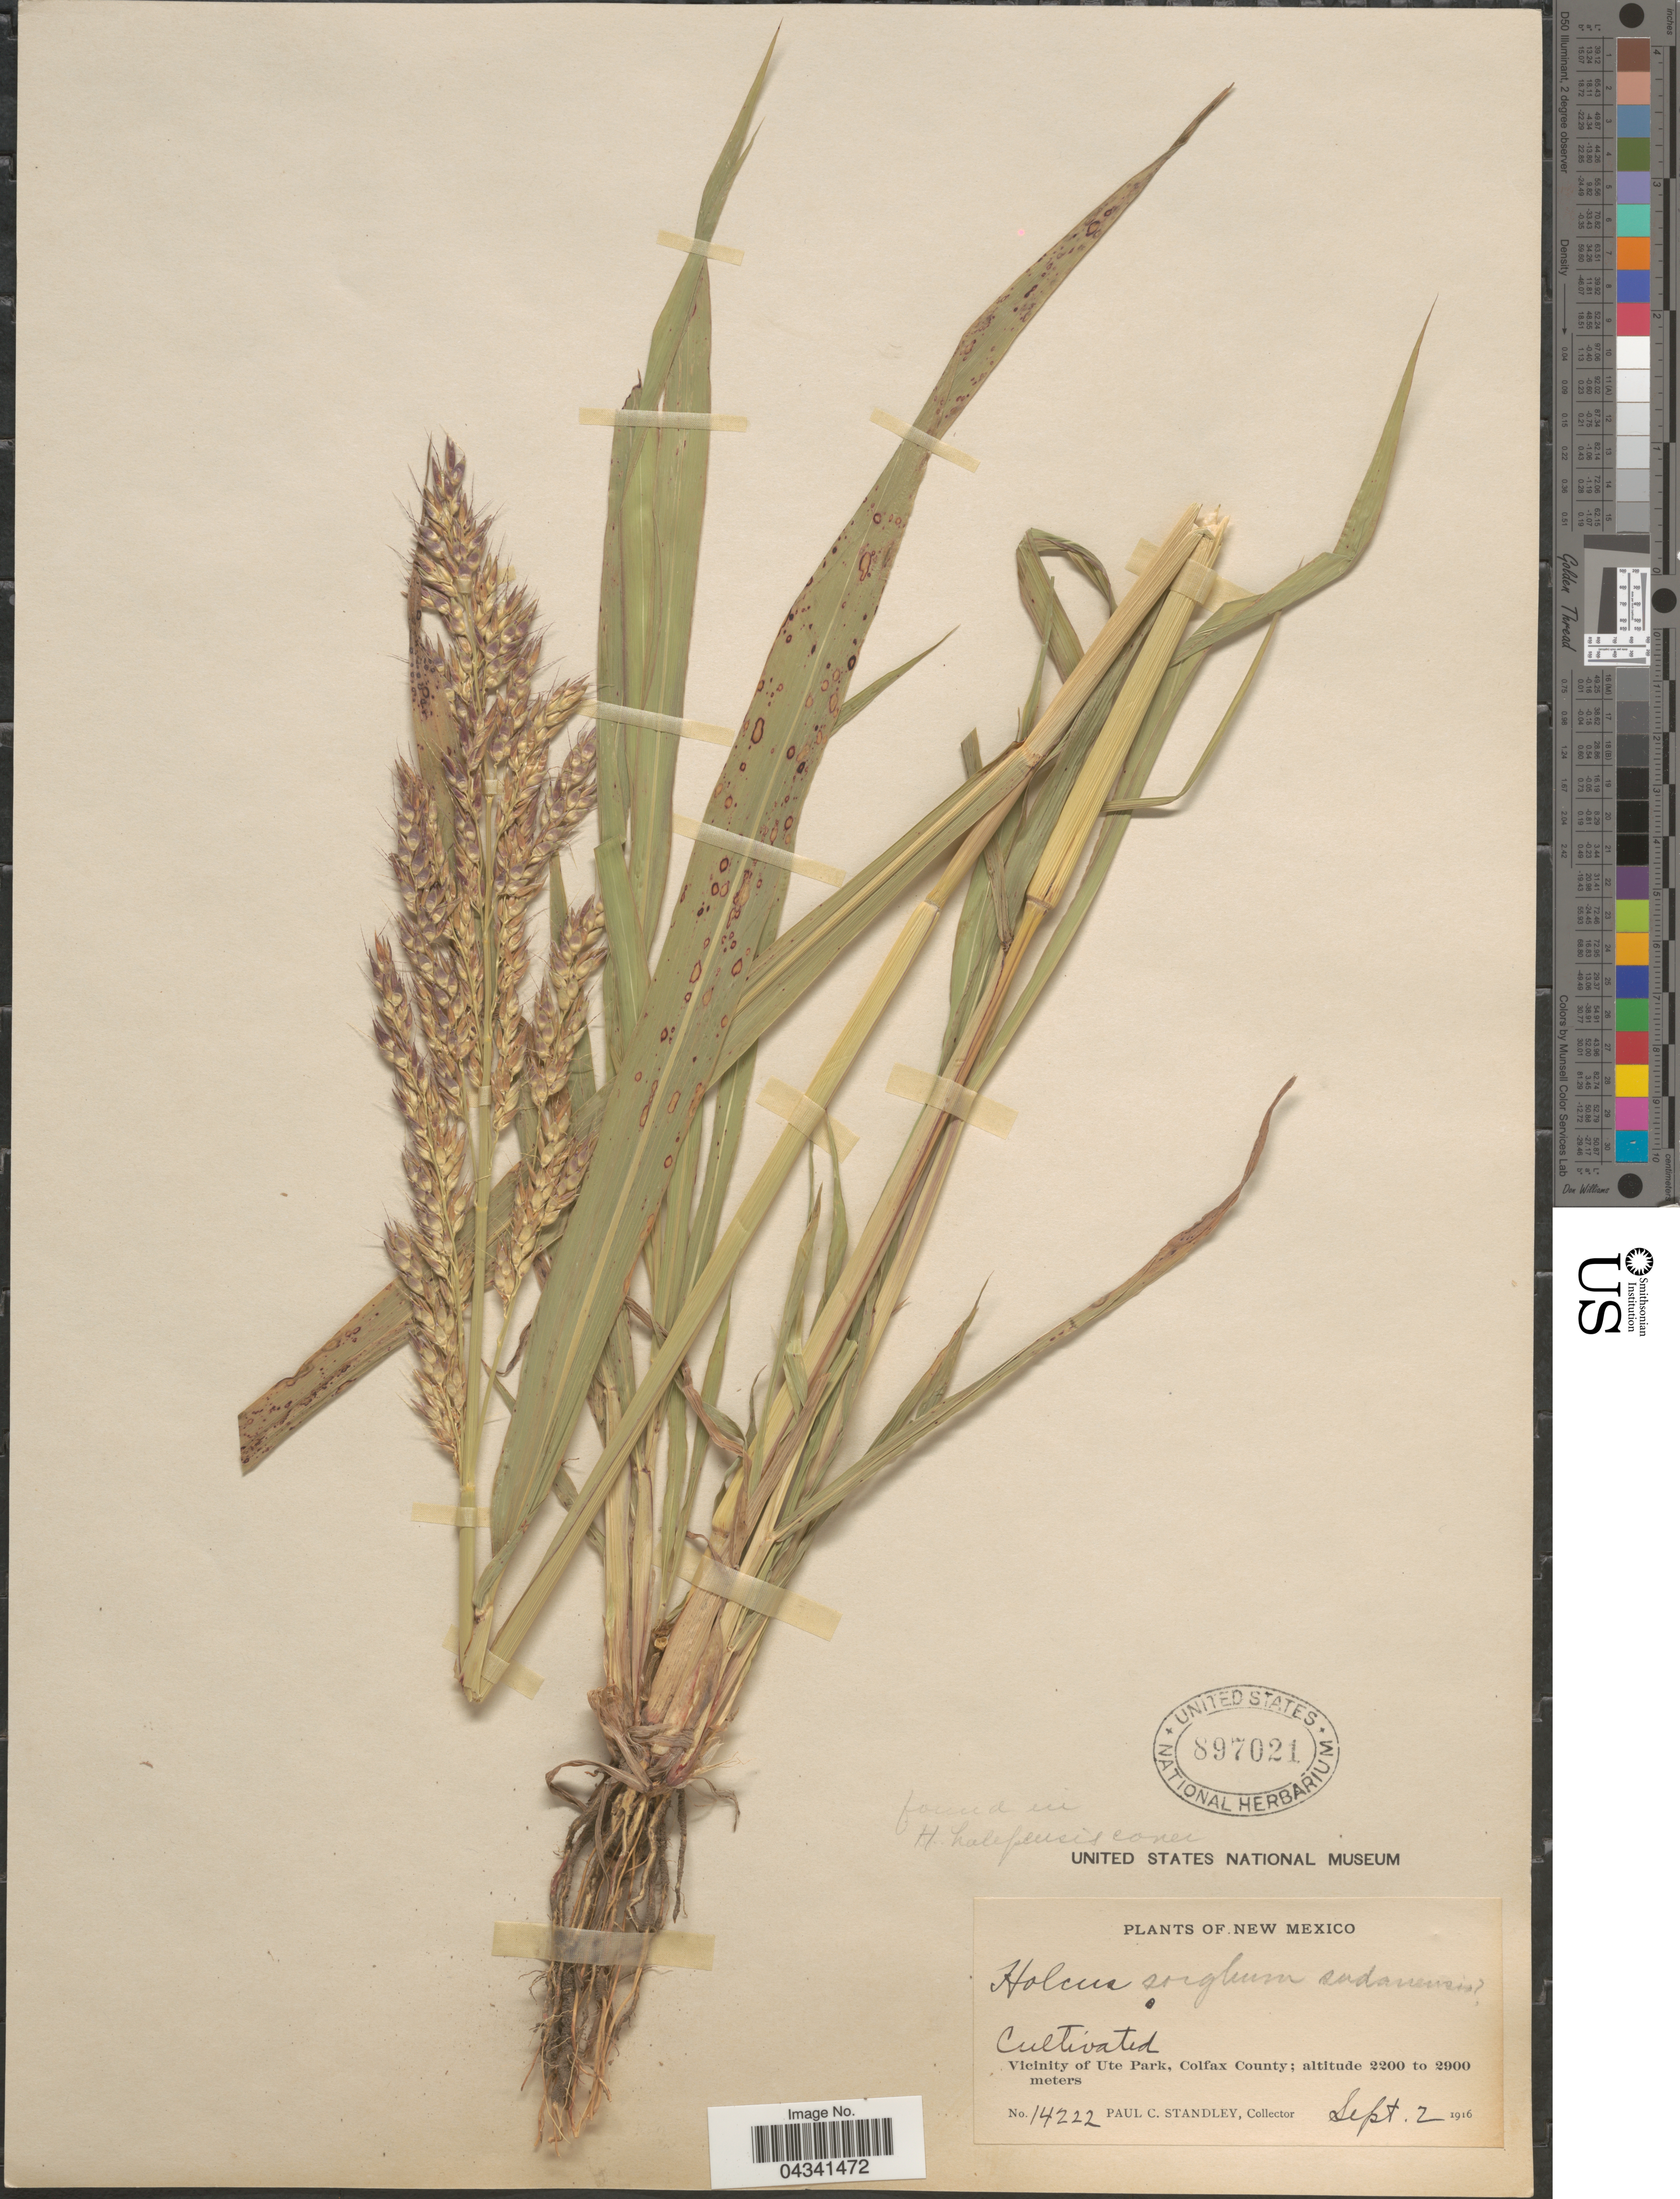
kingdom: Plantae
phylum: Tracheophyta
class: Liliopsida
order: Poales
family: Poaceae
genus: Sorghum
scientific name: Sorghum bicolor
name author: (L.) Moench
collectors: P. C. Standley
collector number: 14222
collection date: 1916-09-02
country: United States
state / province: New Mexico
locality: Cultivated. Vicinity of Ute Park, Colfax County.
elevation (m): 2200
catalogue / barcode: US 897021